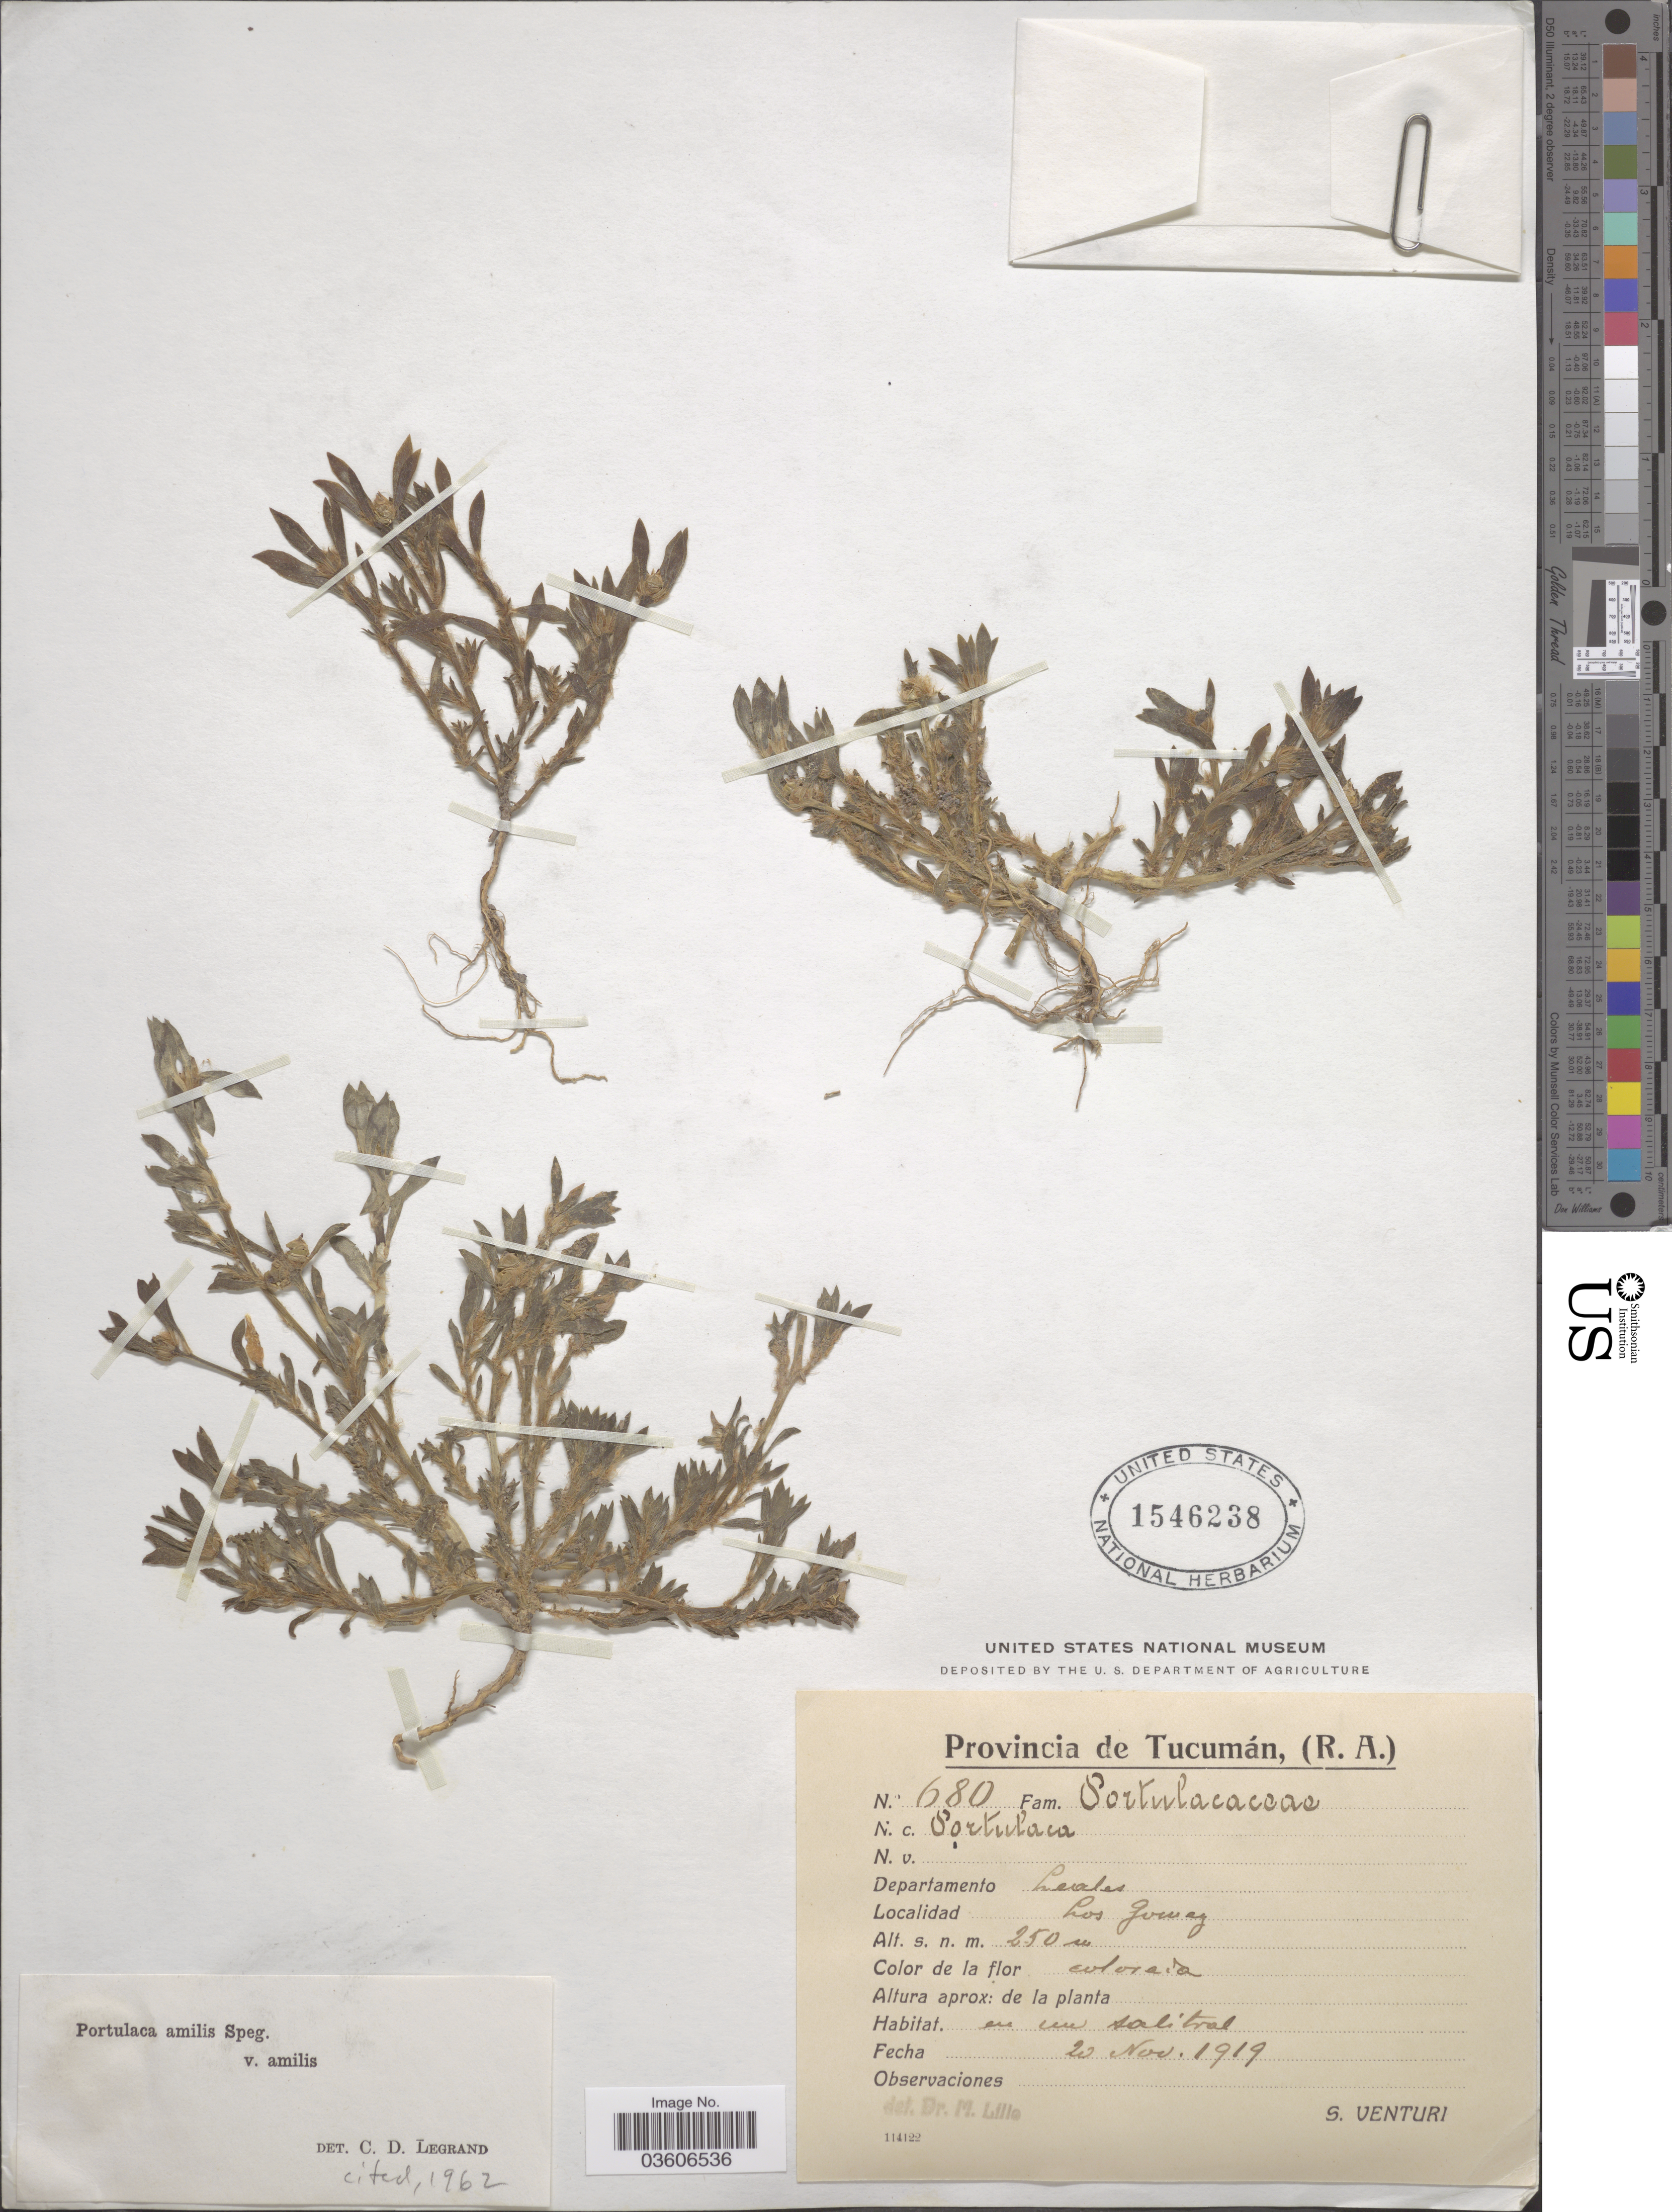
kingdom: Plantae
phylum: Tracheophyta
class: Magnoliopsida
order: Caryophyllales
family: Portulacaceae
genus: Portulaca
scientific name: Portulaca amilis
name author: Speg.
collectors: S. Venturi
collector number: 680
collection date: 1919-11-20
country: Argentina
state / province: Tucuman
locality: Departamento Leales. Los Gomez.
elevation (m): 250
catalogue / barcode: US 1546238